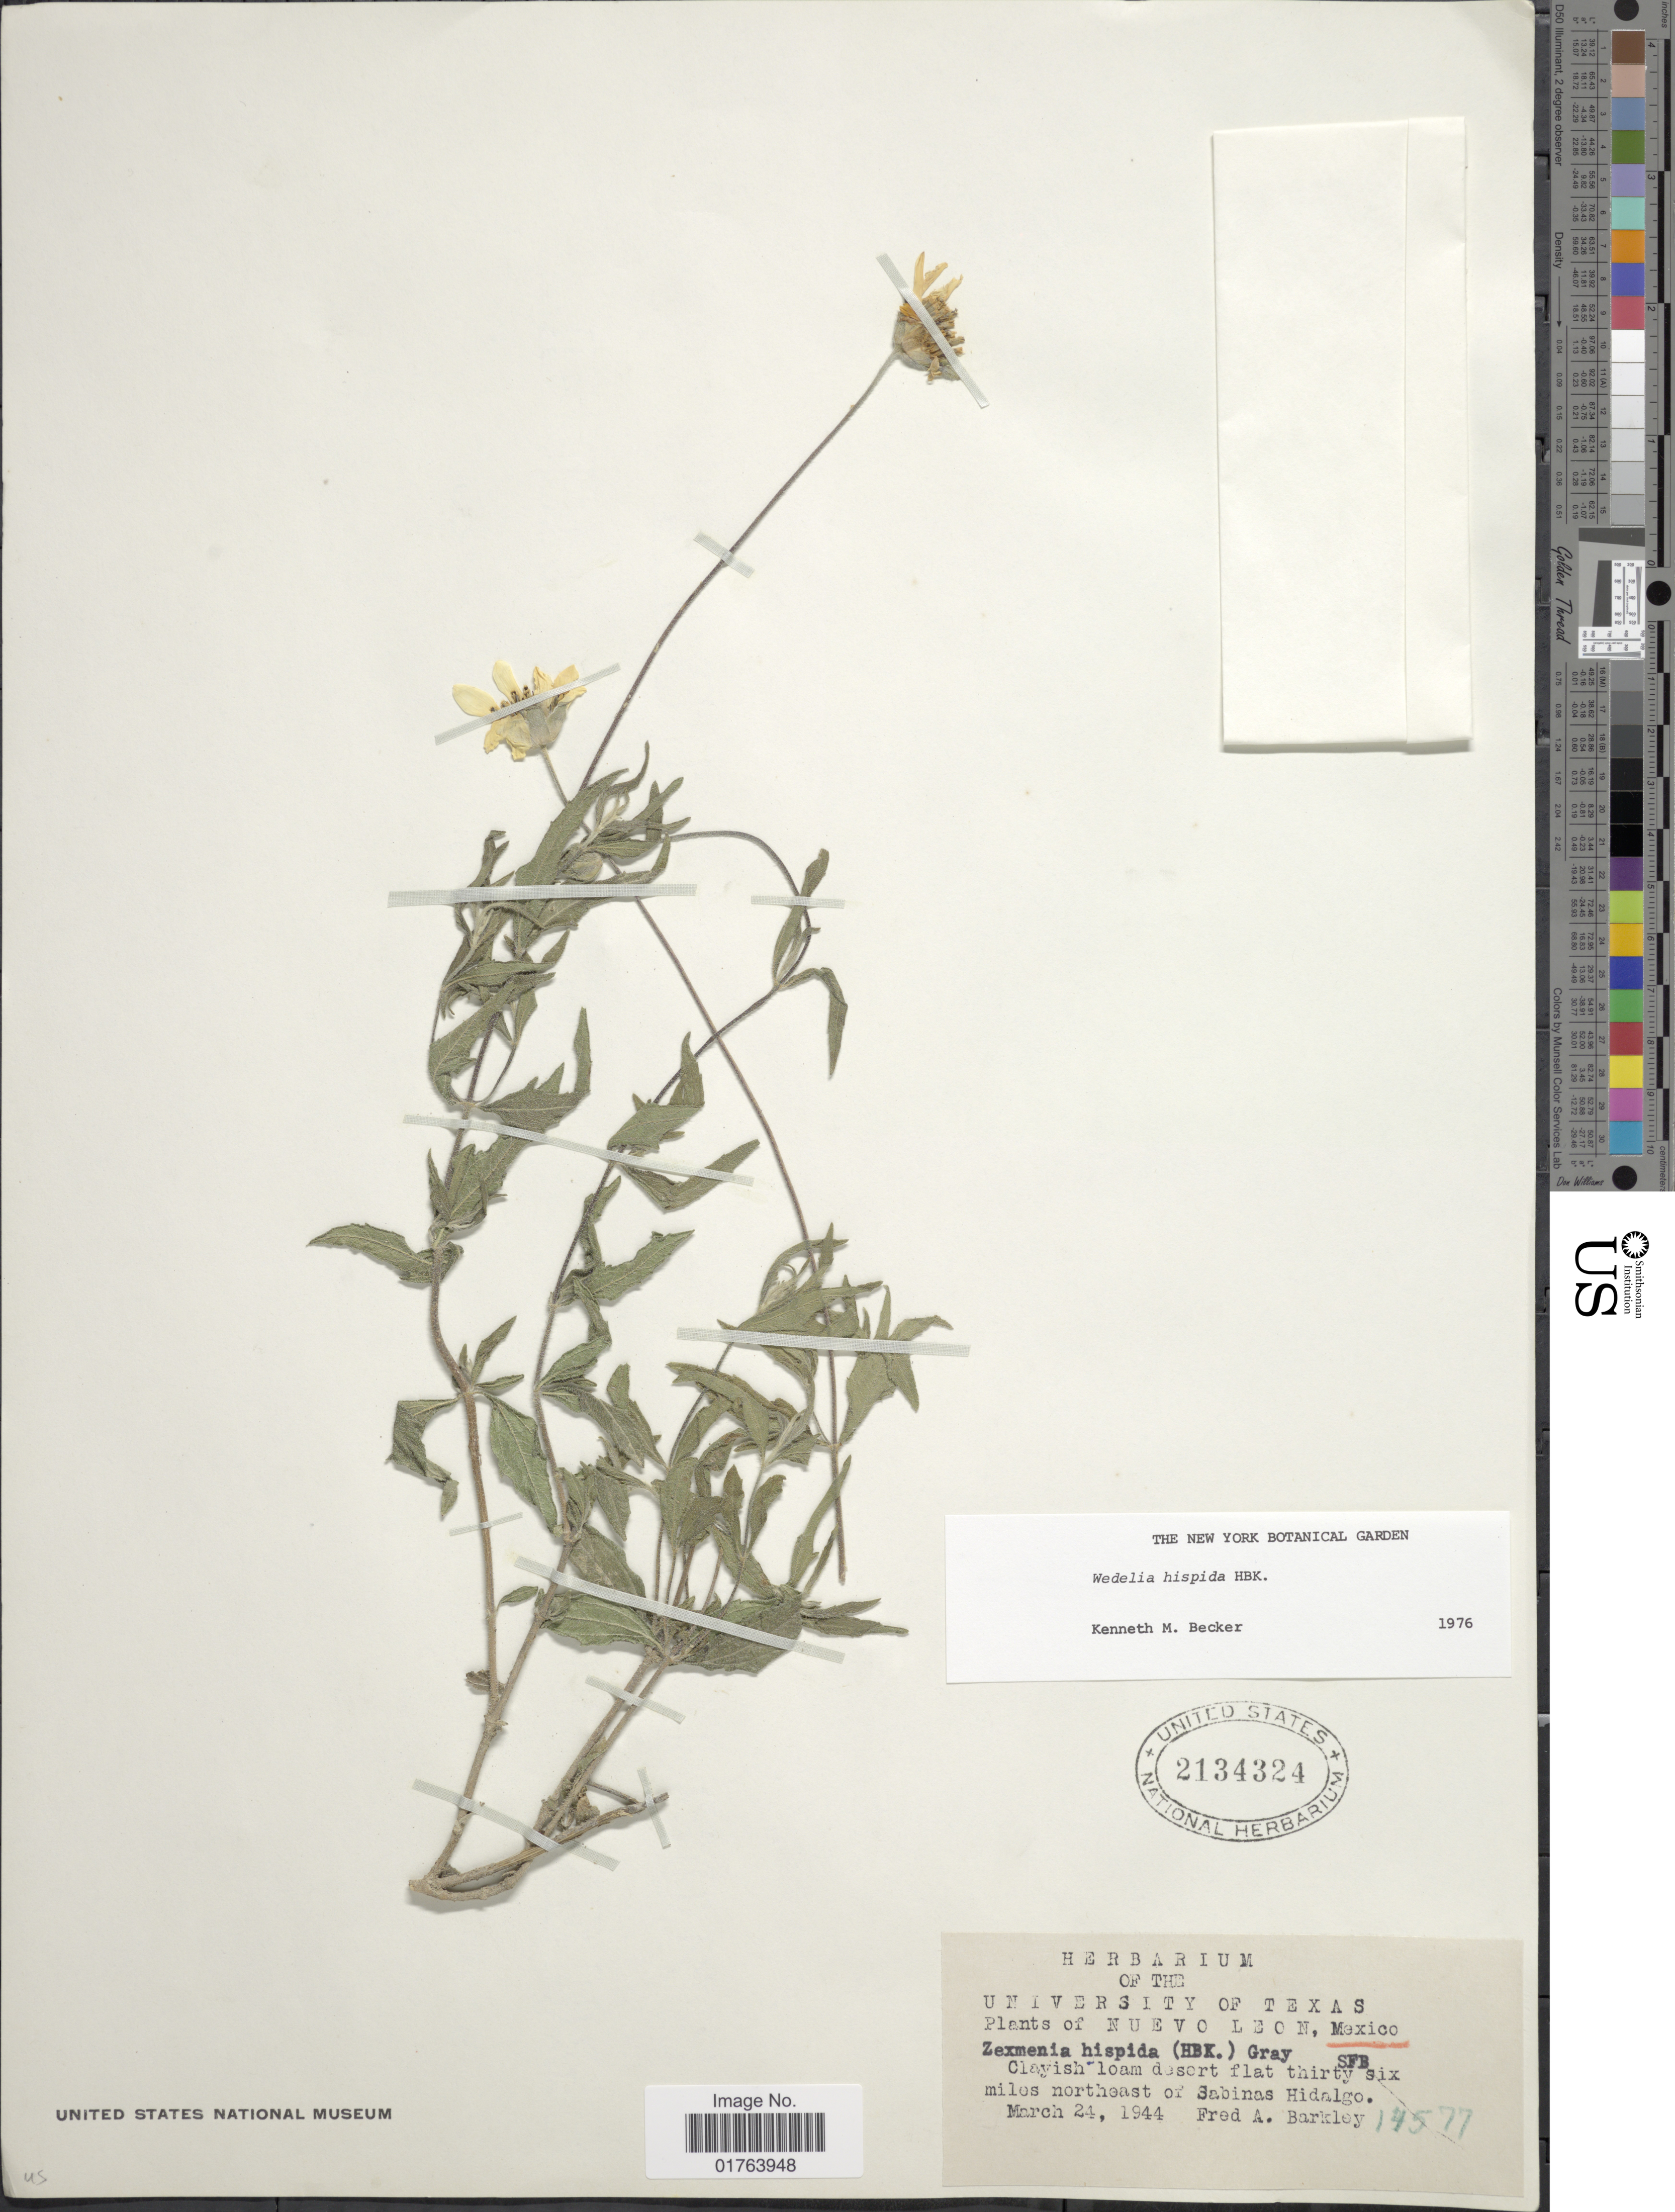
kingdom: Plantae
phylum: Tracheophyta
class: Magnoliopsida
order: Asterales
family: Asteraceae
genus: Wedelia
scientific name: Wedelia acapulcensis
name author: Kunth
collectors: F. A. Barkley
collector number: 14577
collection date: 1944-03-24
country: Mexico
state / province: Nuevo León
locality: Thirty six miles northeast of Sabinas Hidalgo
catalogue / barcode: US 2134324